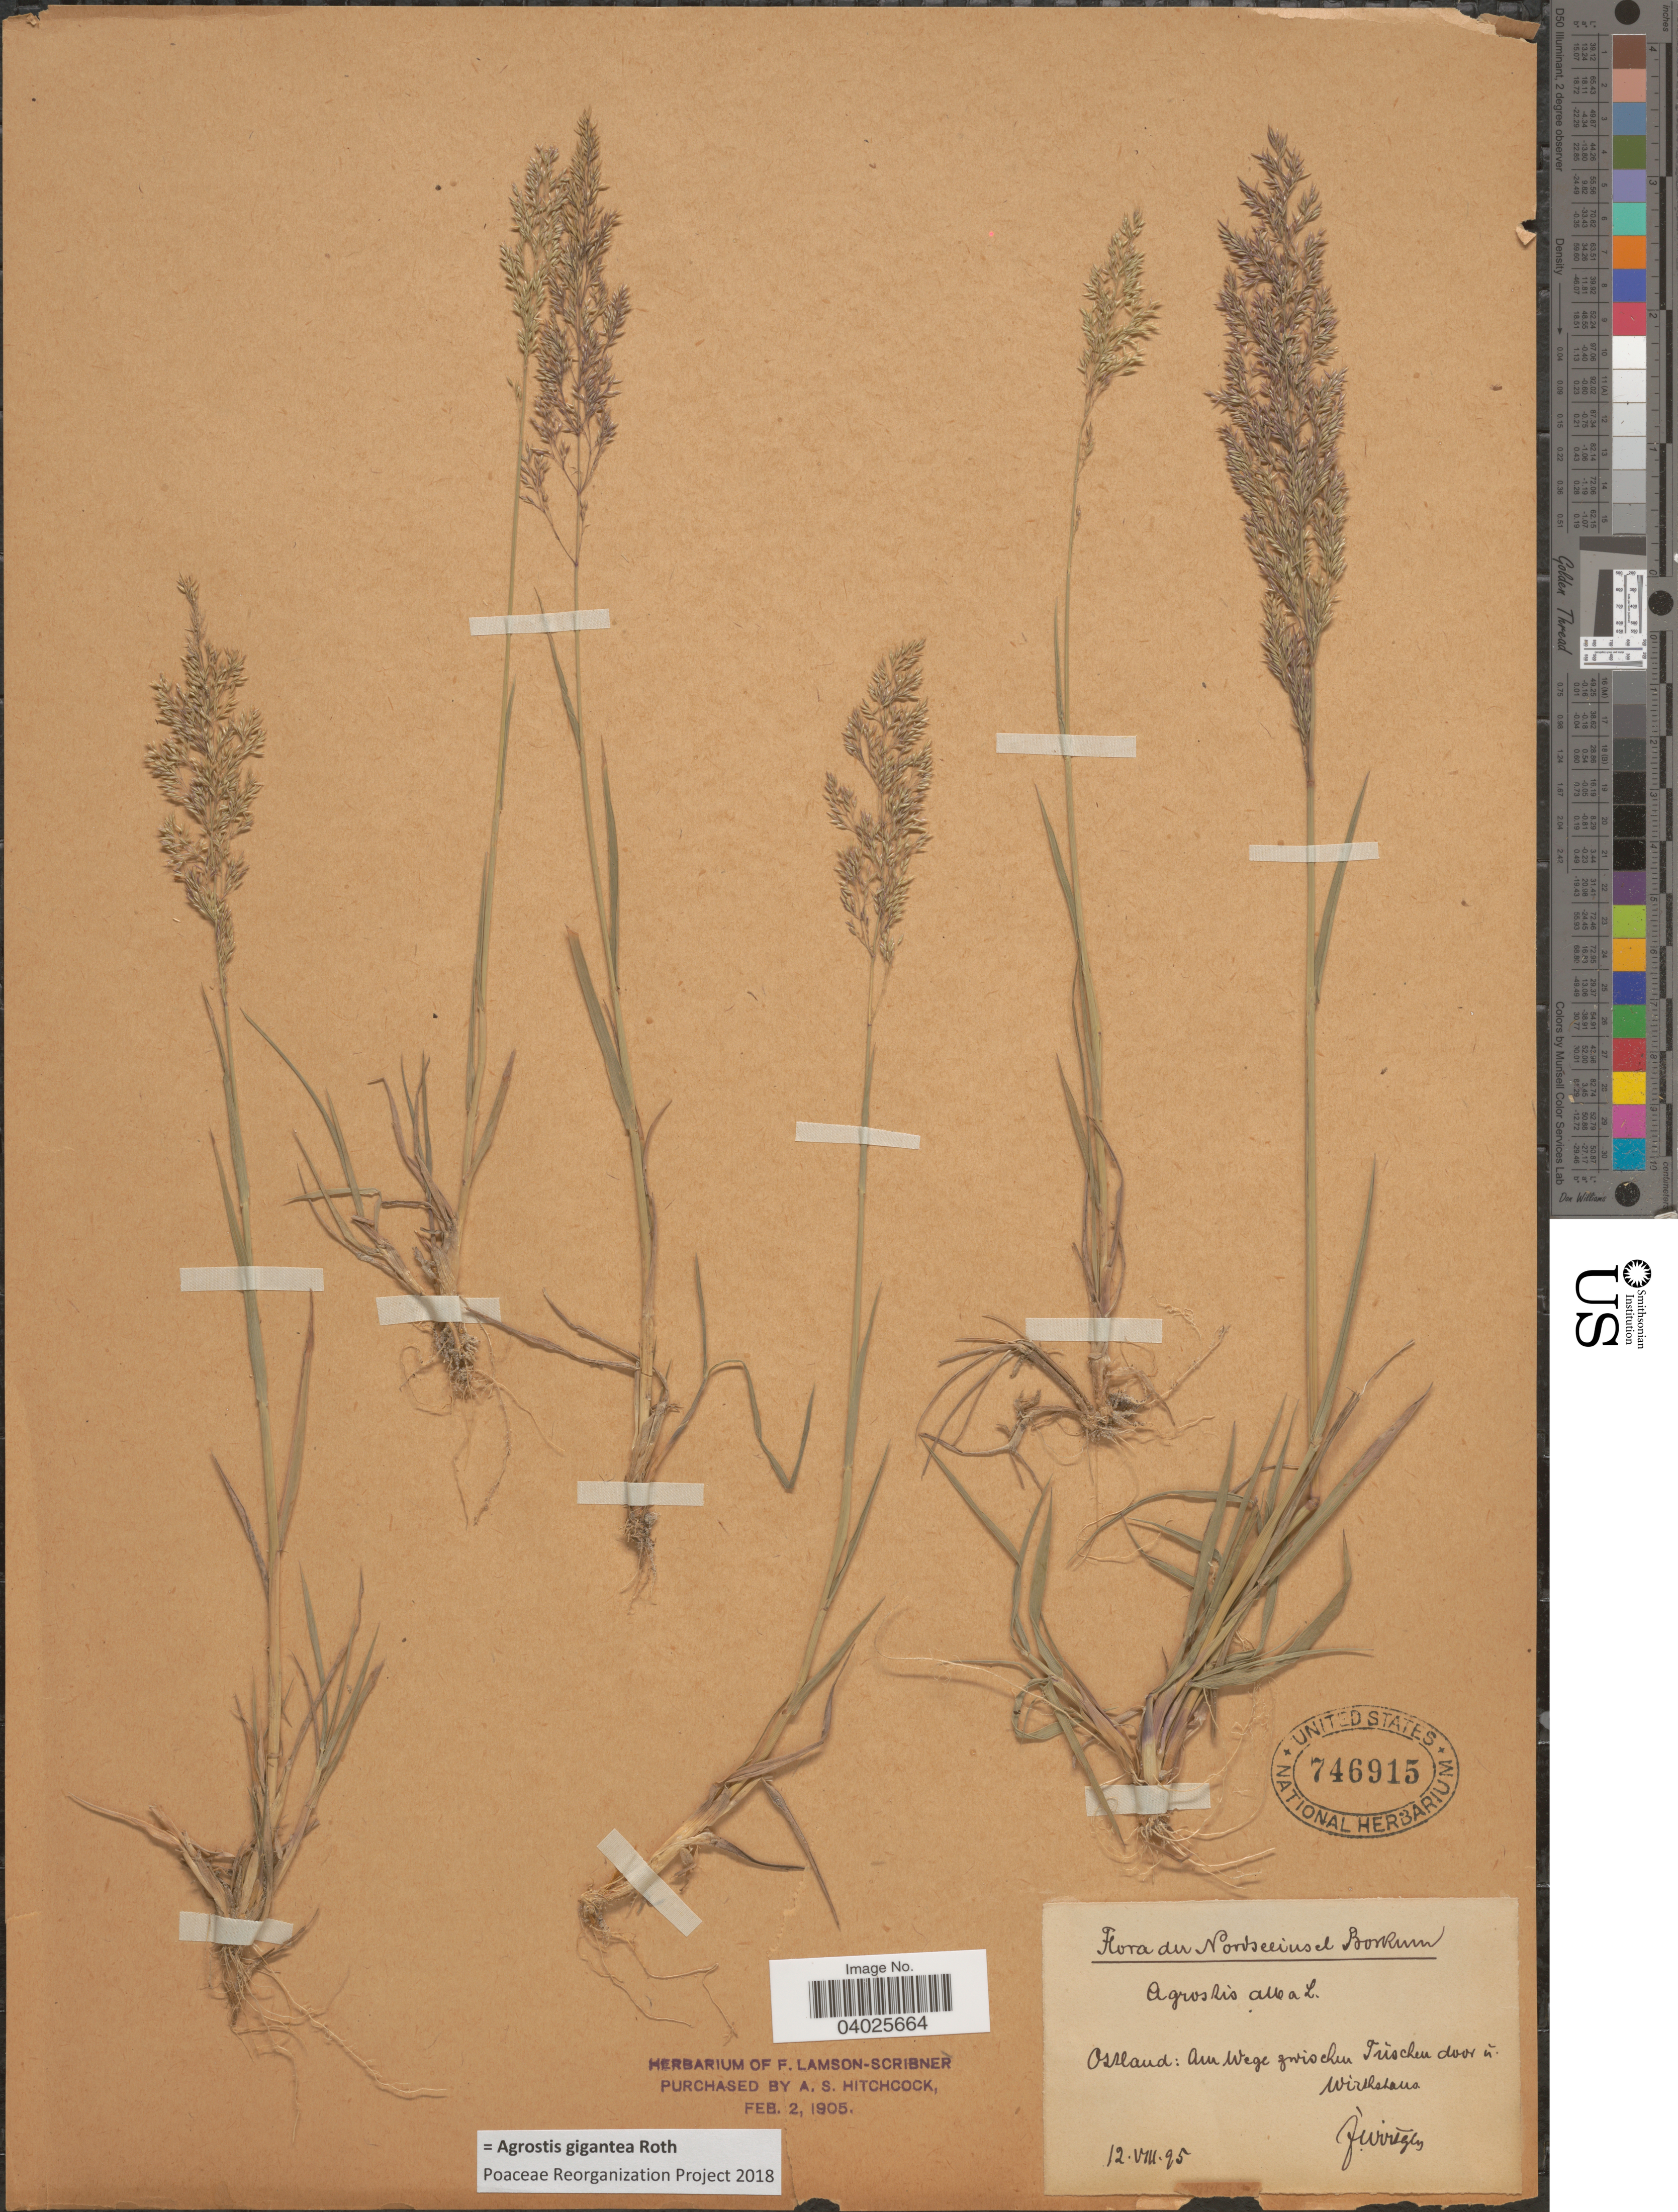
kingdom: Plantae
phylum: Tracheophyta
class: Liliopsida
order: Poales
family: Poaceae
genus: Agrostis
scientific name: Agrostis gigantea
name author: Roth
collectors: F. Wirtgen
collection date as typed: Transcribed d/m/y: 12/7/95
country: Germany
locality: Nordseeinsel Borkum. Ostland: Am Wege zwischen Trischen door in Wirthshaus.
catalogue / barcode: US 746915